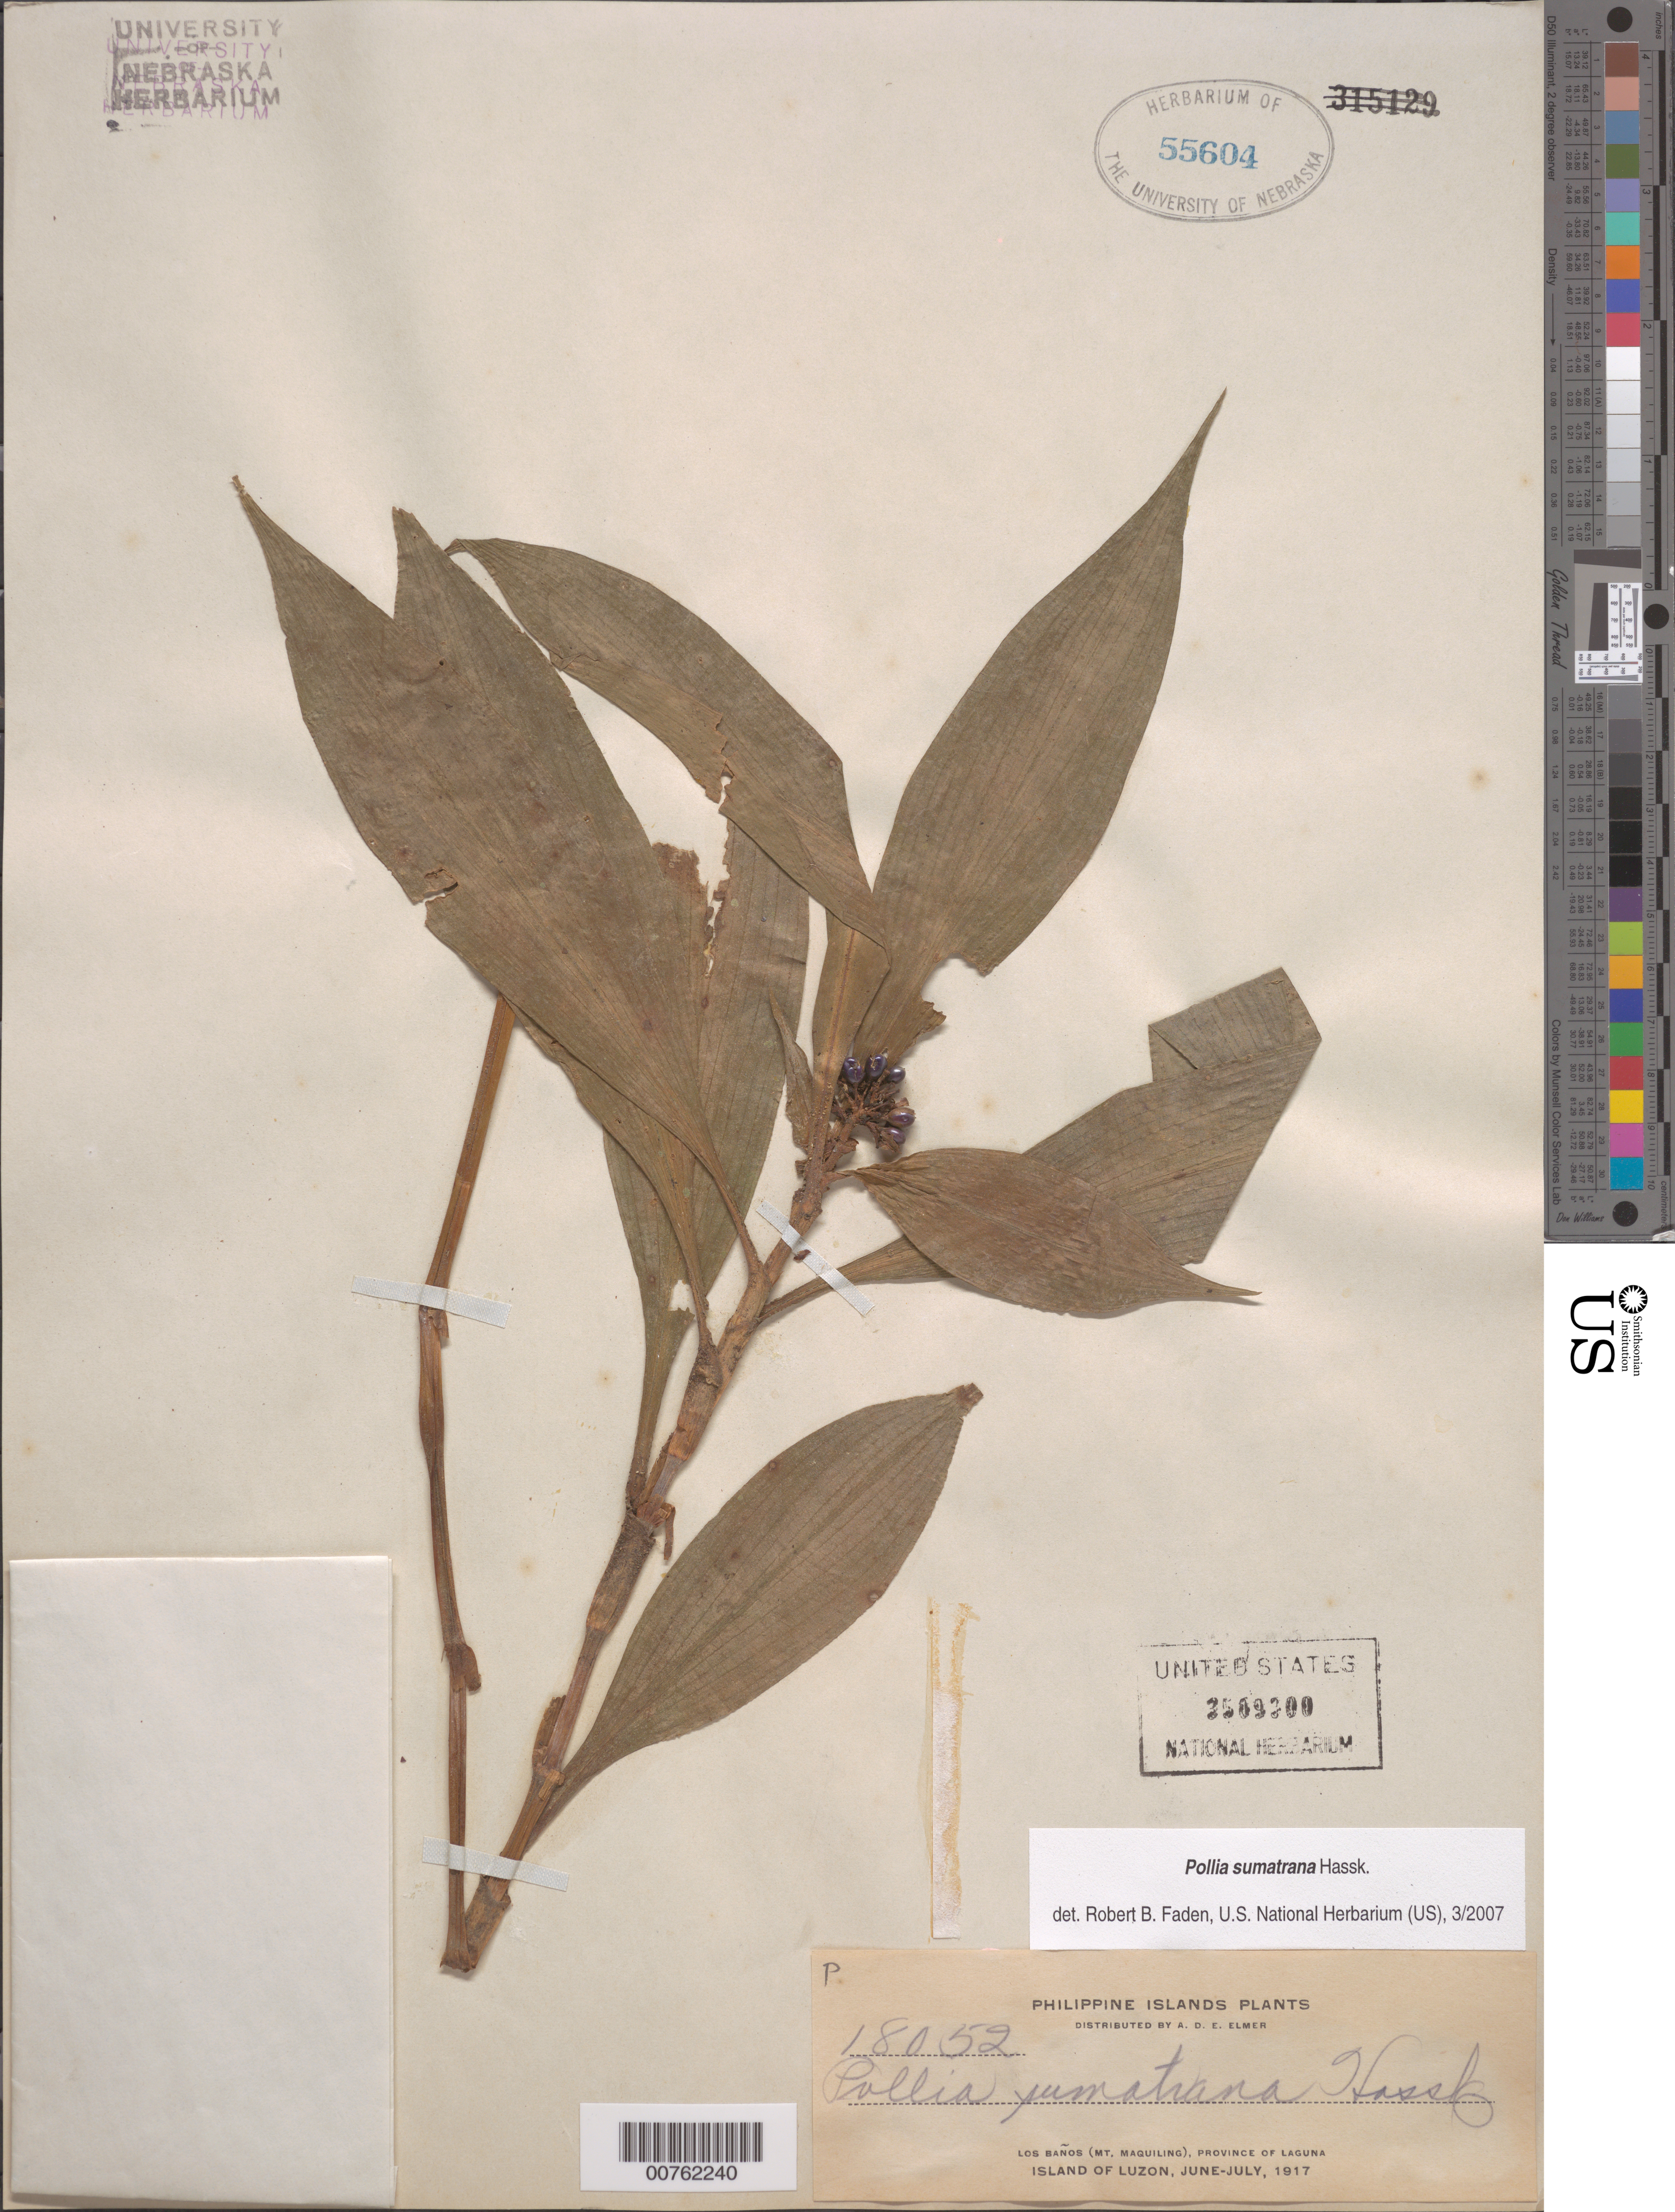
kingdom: Plantae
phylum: Tracheophyta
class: Liliopsida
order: Commelinales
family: Commelinaceae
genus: Pollia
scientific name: Pollia sumatrana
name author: Hassk.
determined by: Faden, Robert B., (US), Smithsonian Institution - National Museum of Natural History (UNITED STATES)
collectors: S. Lect.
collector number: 18052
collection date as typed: Jun-Jul 1917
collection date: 1917-06/1917-07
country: Philippines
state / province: Calabarzon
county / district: Laguna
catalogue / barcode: US 3509300